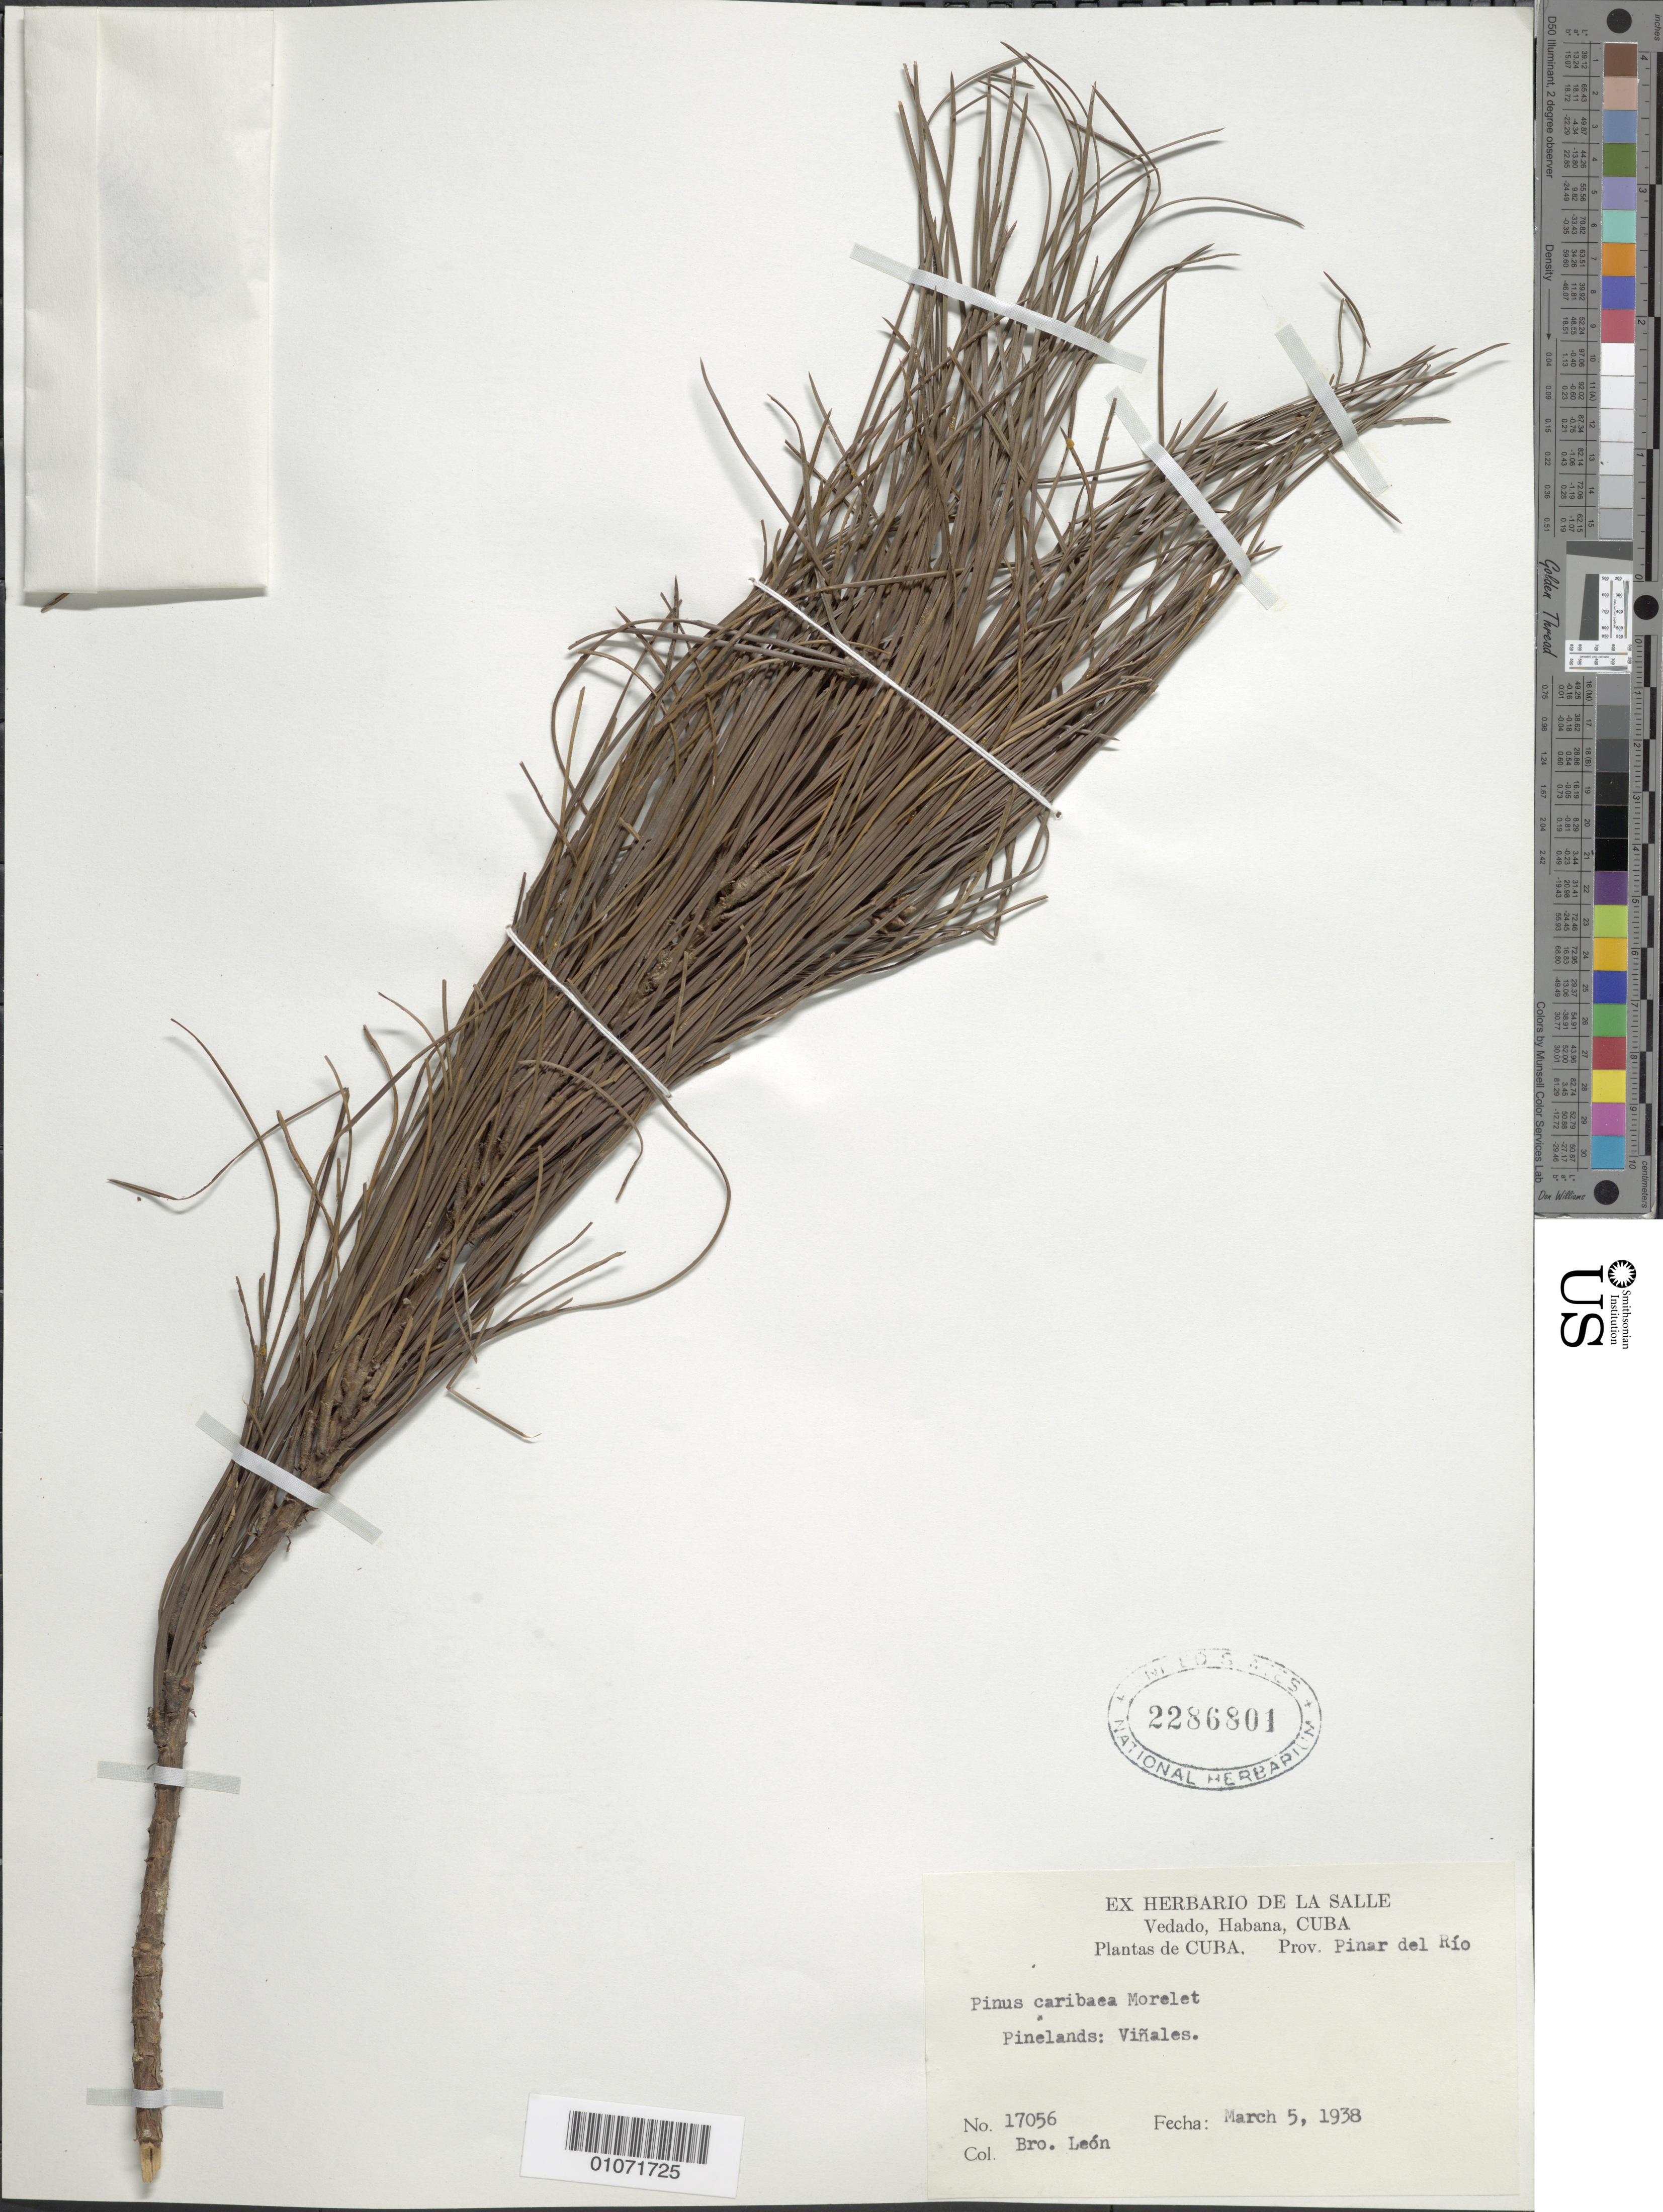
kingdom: Plantae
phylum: Tracheophyta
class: Pinopsida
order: Pinales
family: Pinaceae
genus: Pinus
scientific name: Pinus caribaea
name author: Morelet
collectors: Bro. León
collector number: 17056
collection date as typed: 05 Mar 1938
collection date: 1938-03-05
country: Cuba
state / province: Pinar del Rio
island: Cuba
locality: Vinadas pinelands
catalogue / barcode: US 2286801